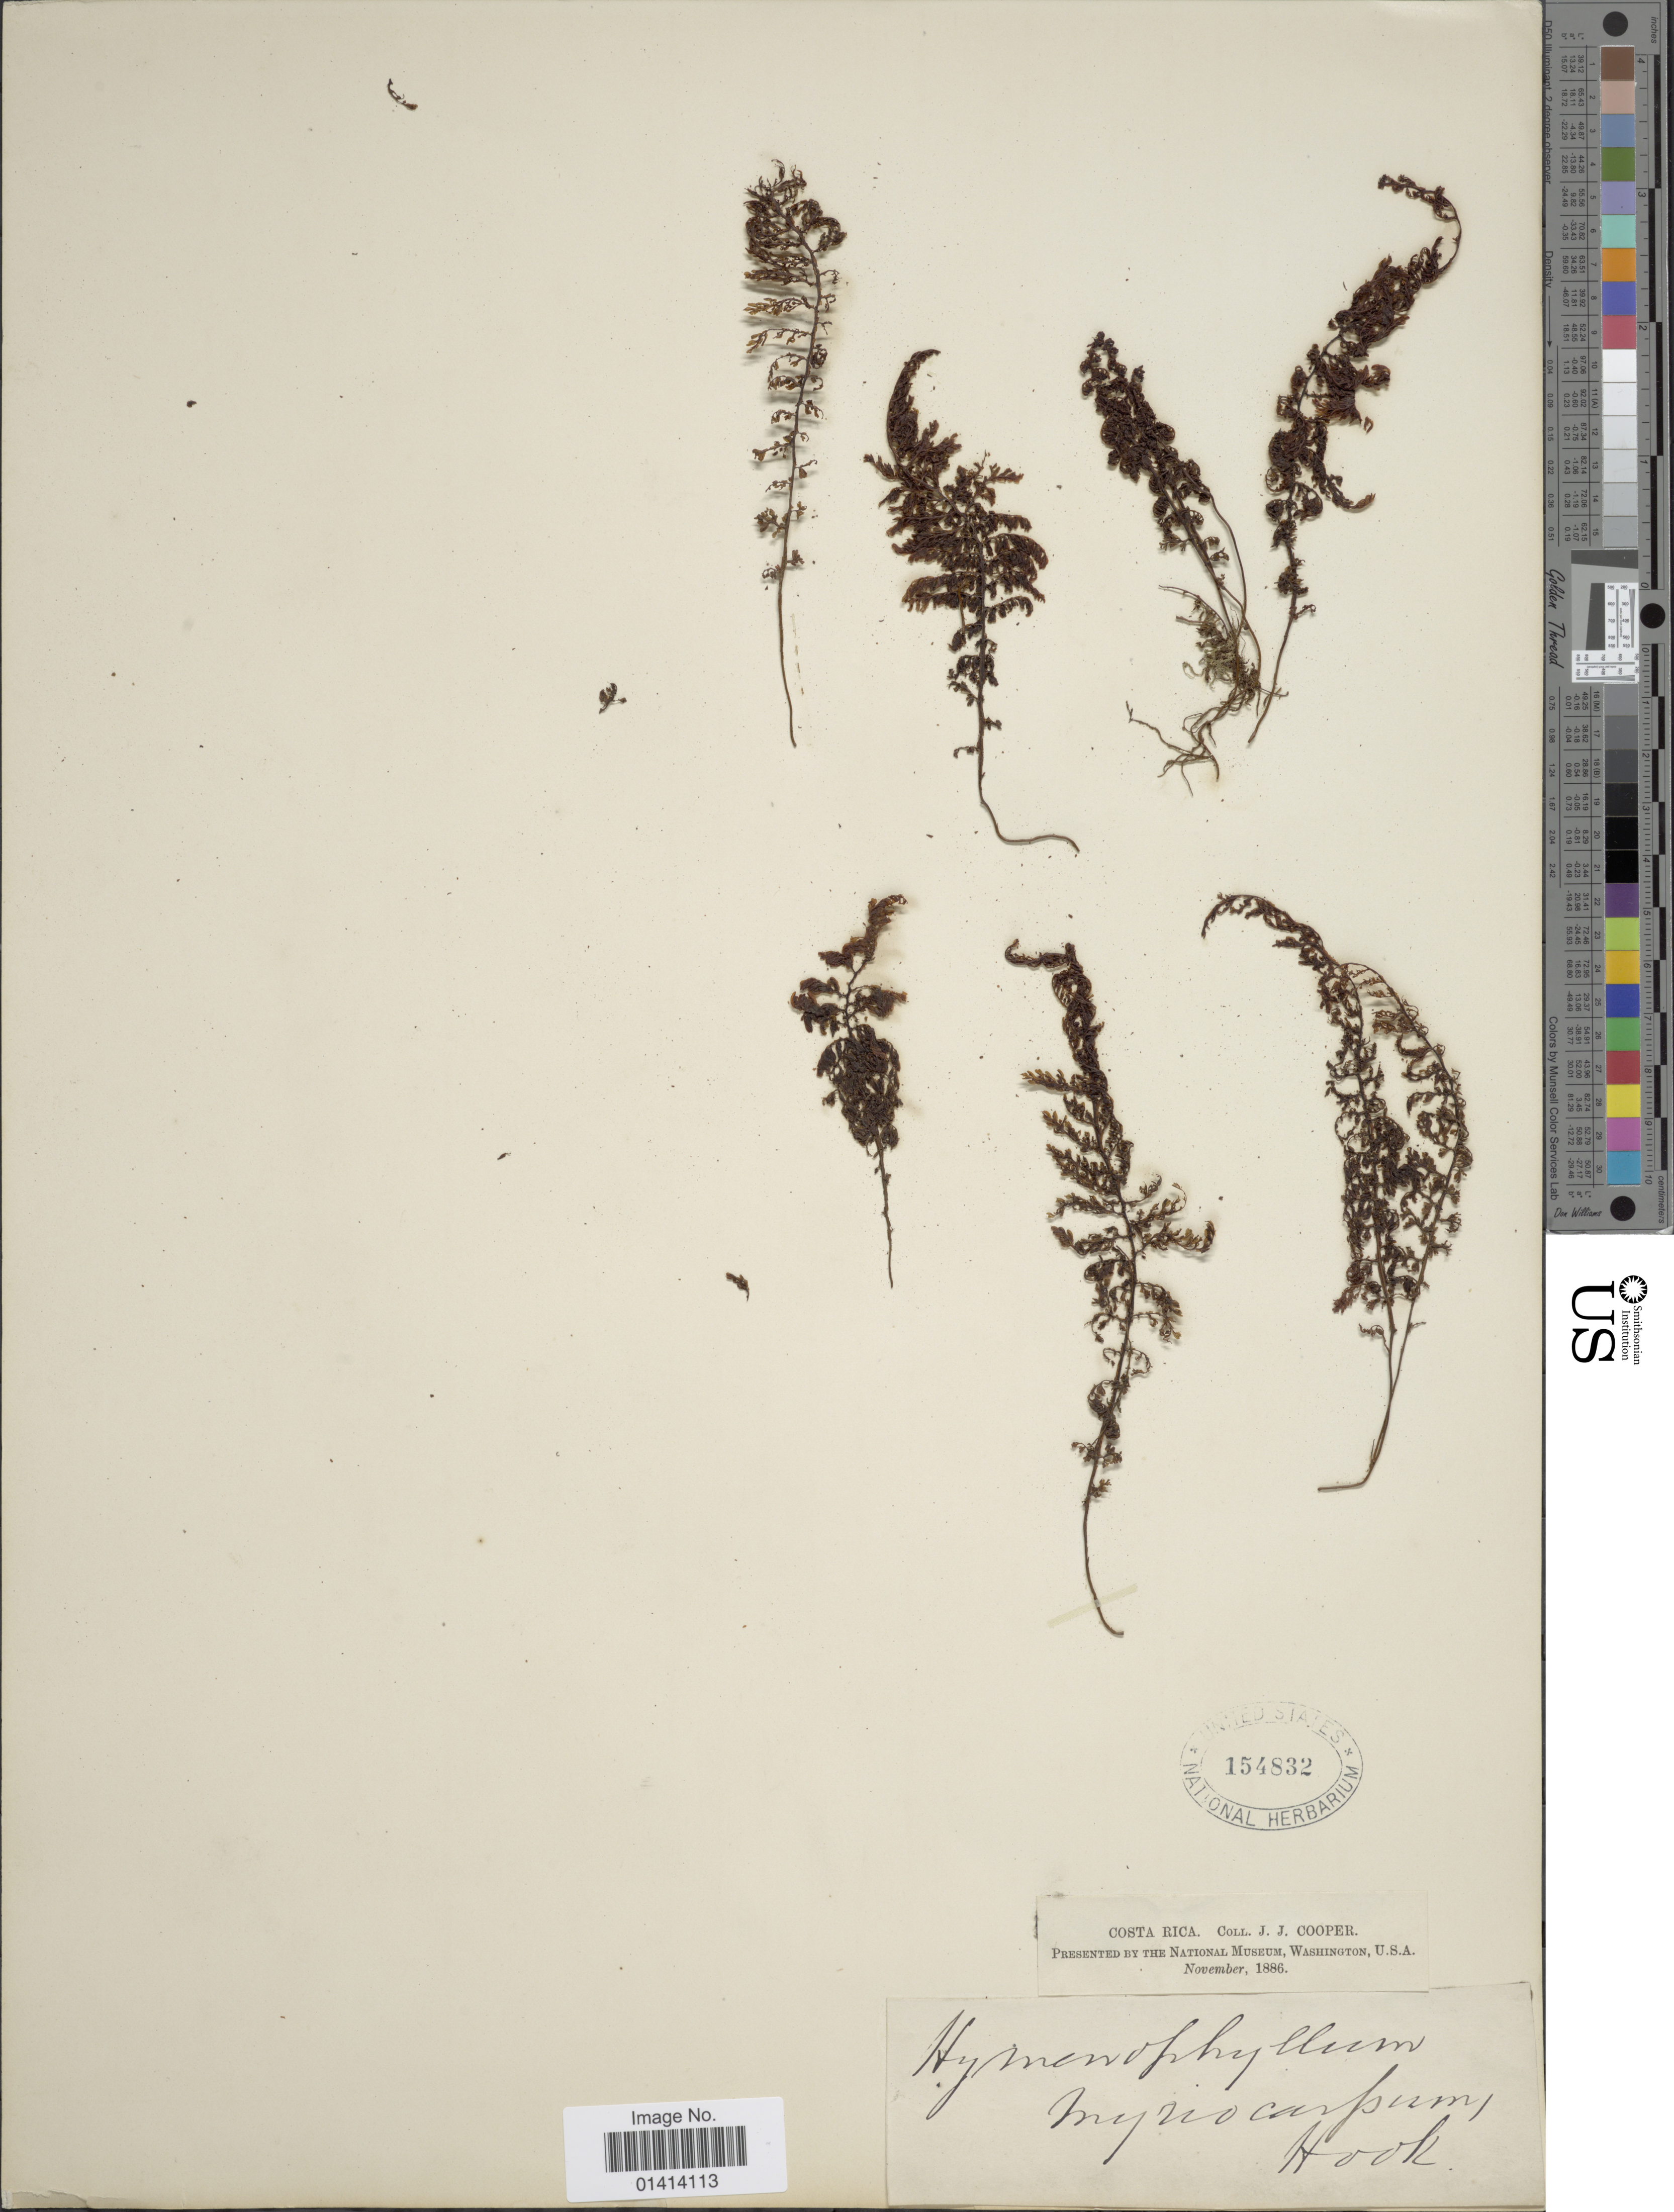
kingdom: Plantae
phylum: Tracheophyta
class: Polypodiopsida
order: Hymenophyllales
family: Hymenophyllaceae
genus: Hymenophyllum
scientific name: Hymenophyllum myriocarpum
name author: Hook.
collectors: J. J. Cooper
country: Costa Rica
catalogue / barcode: US 154832